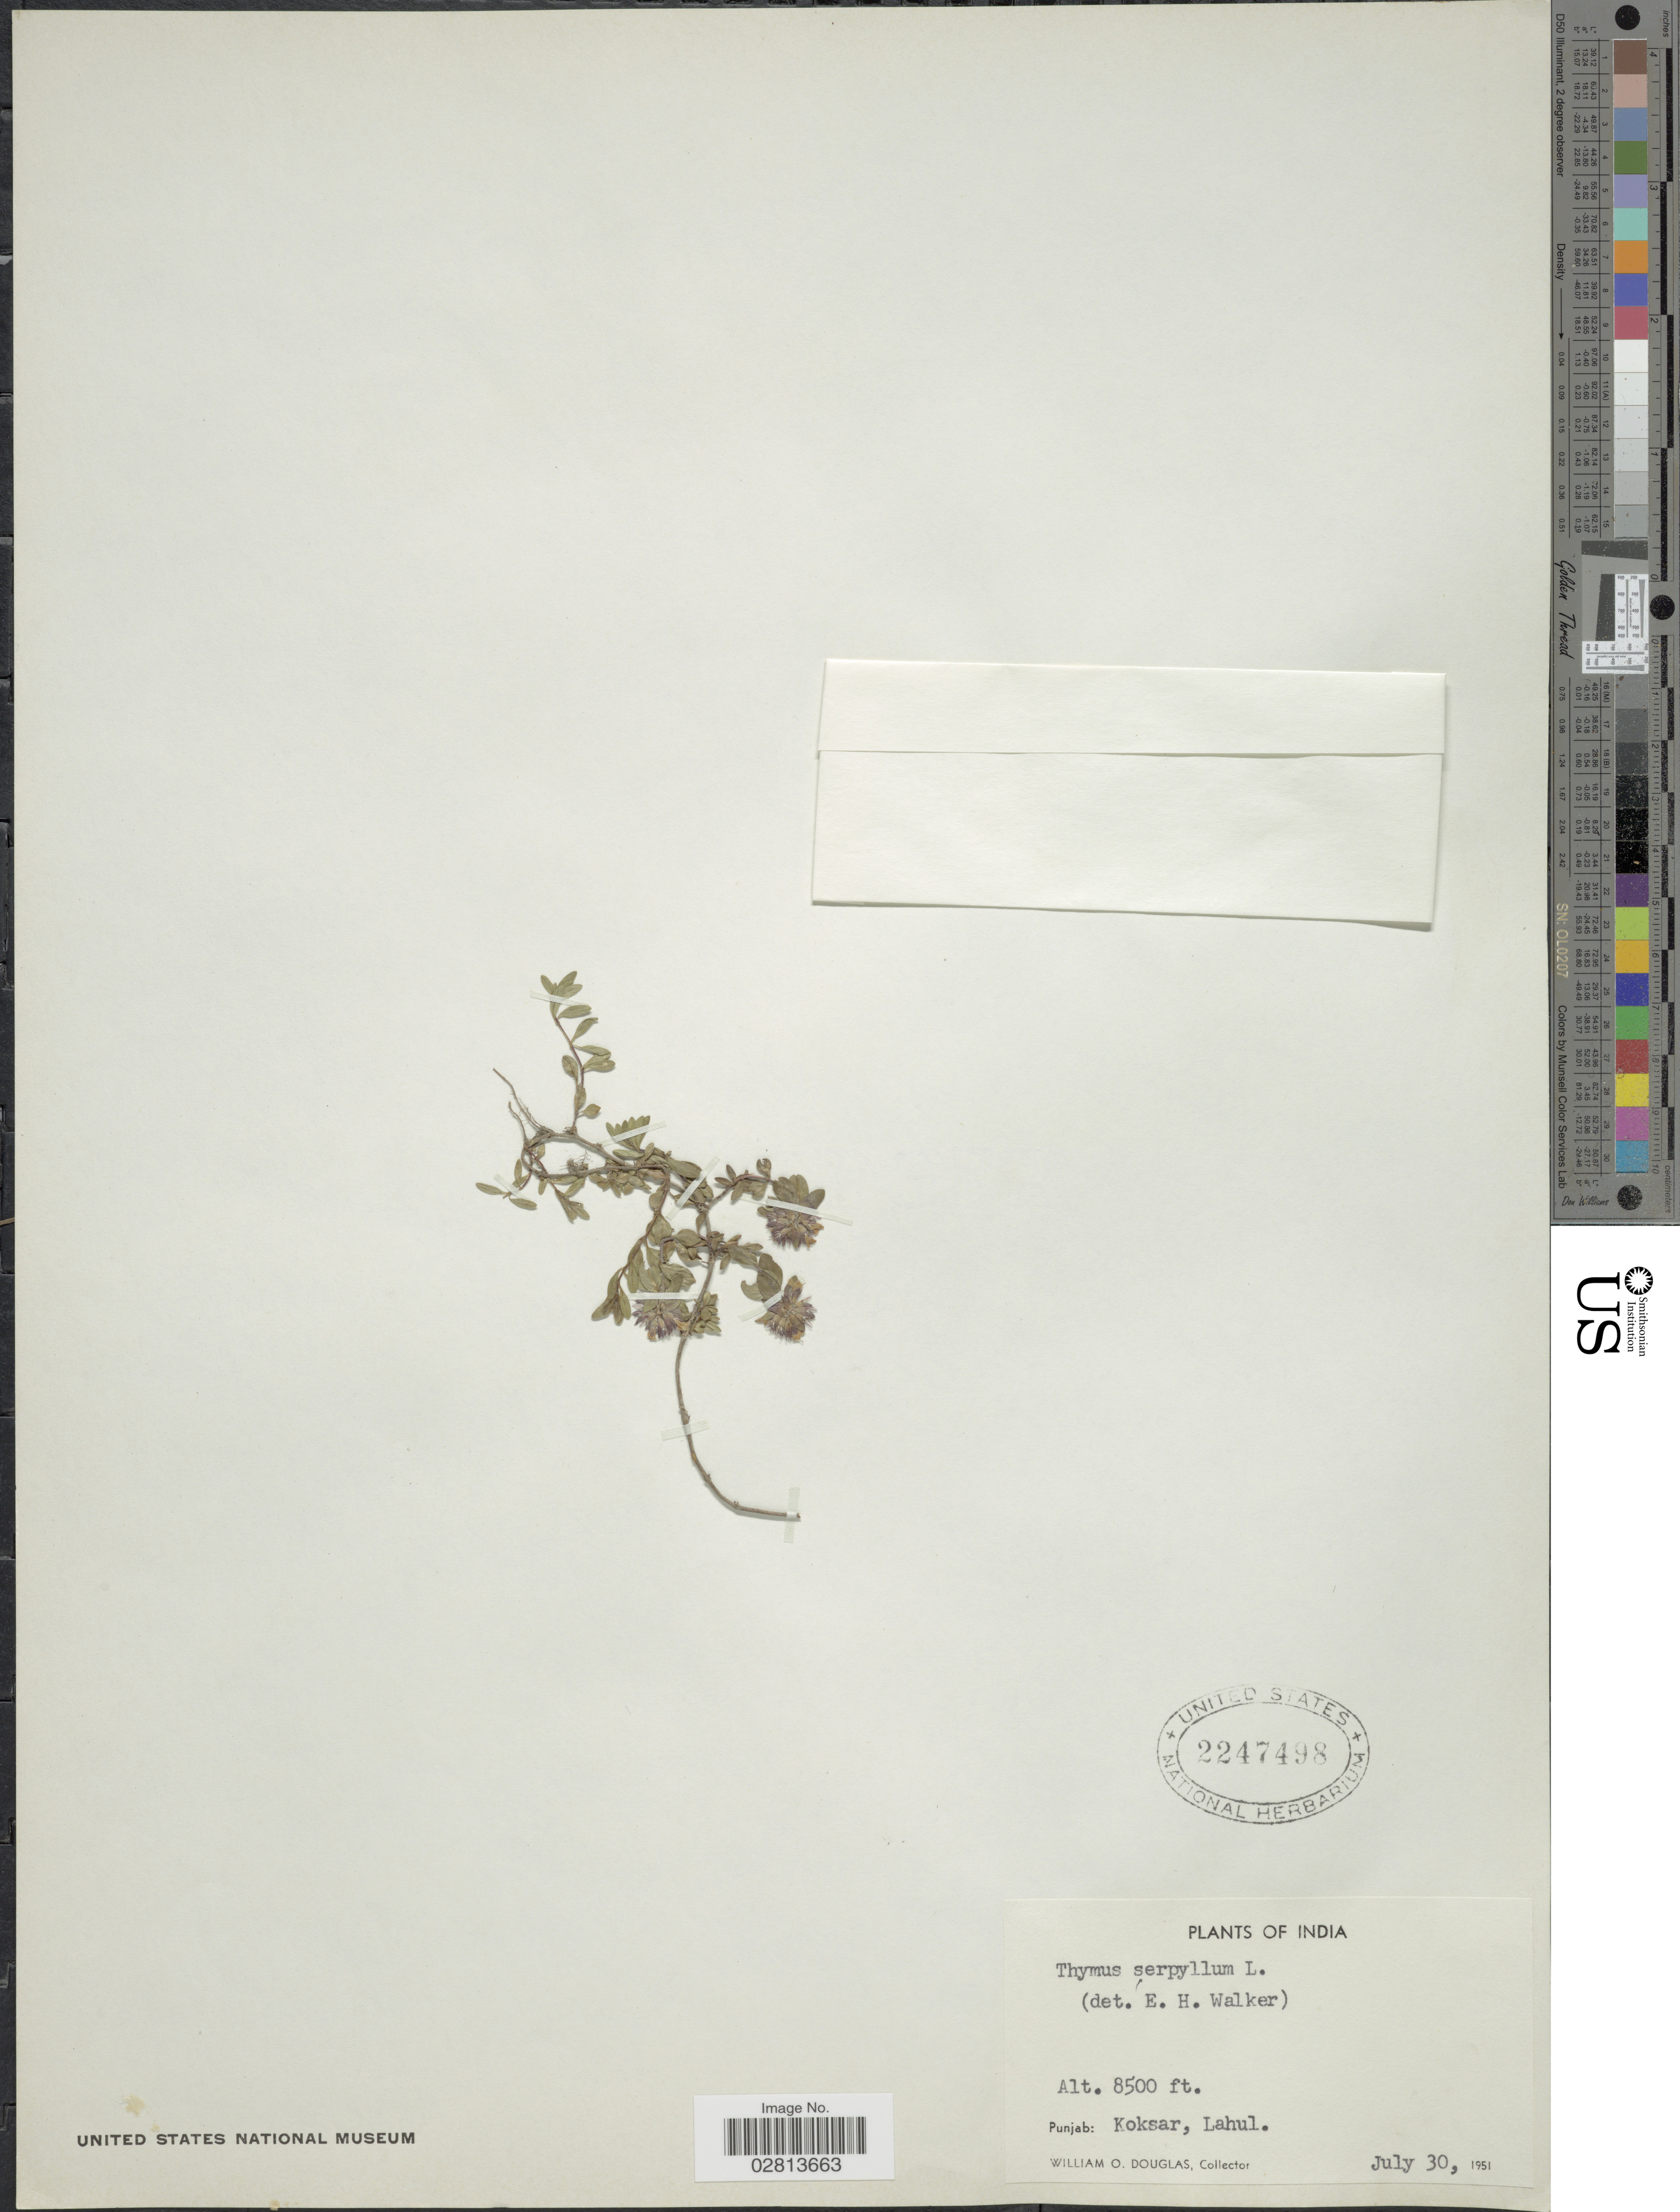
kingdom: Plantae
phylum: Tracheophyta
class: Magnoliopsida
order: Lamiales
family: Lamiaceae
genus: Thymus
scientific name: Thymus serpyllum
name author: L.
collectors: W. Douglas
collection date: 1951-07-30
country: India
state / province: Punjab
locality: Koksar, Lahul.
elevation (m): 2591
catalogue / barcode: US 2247498